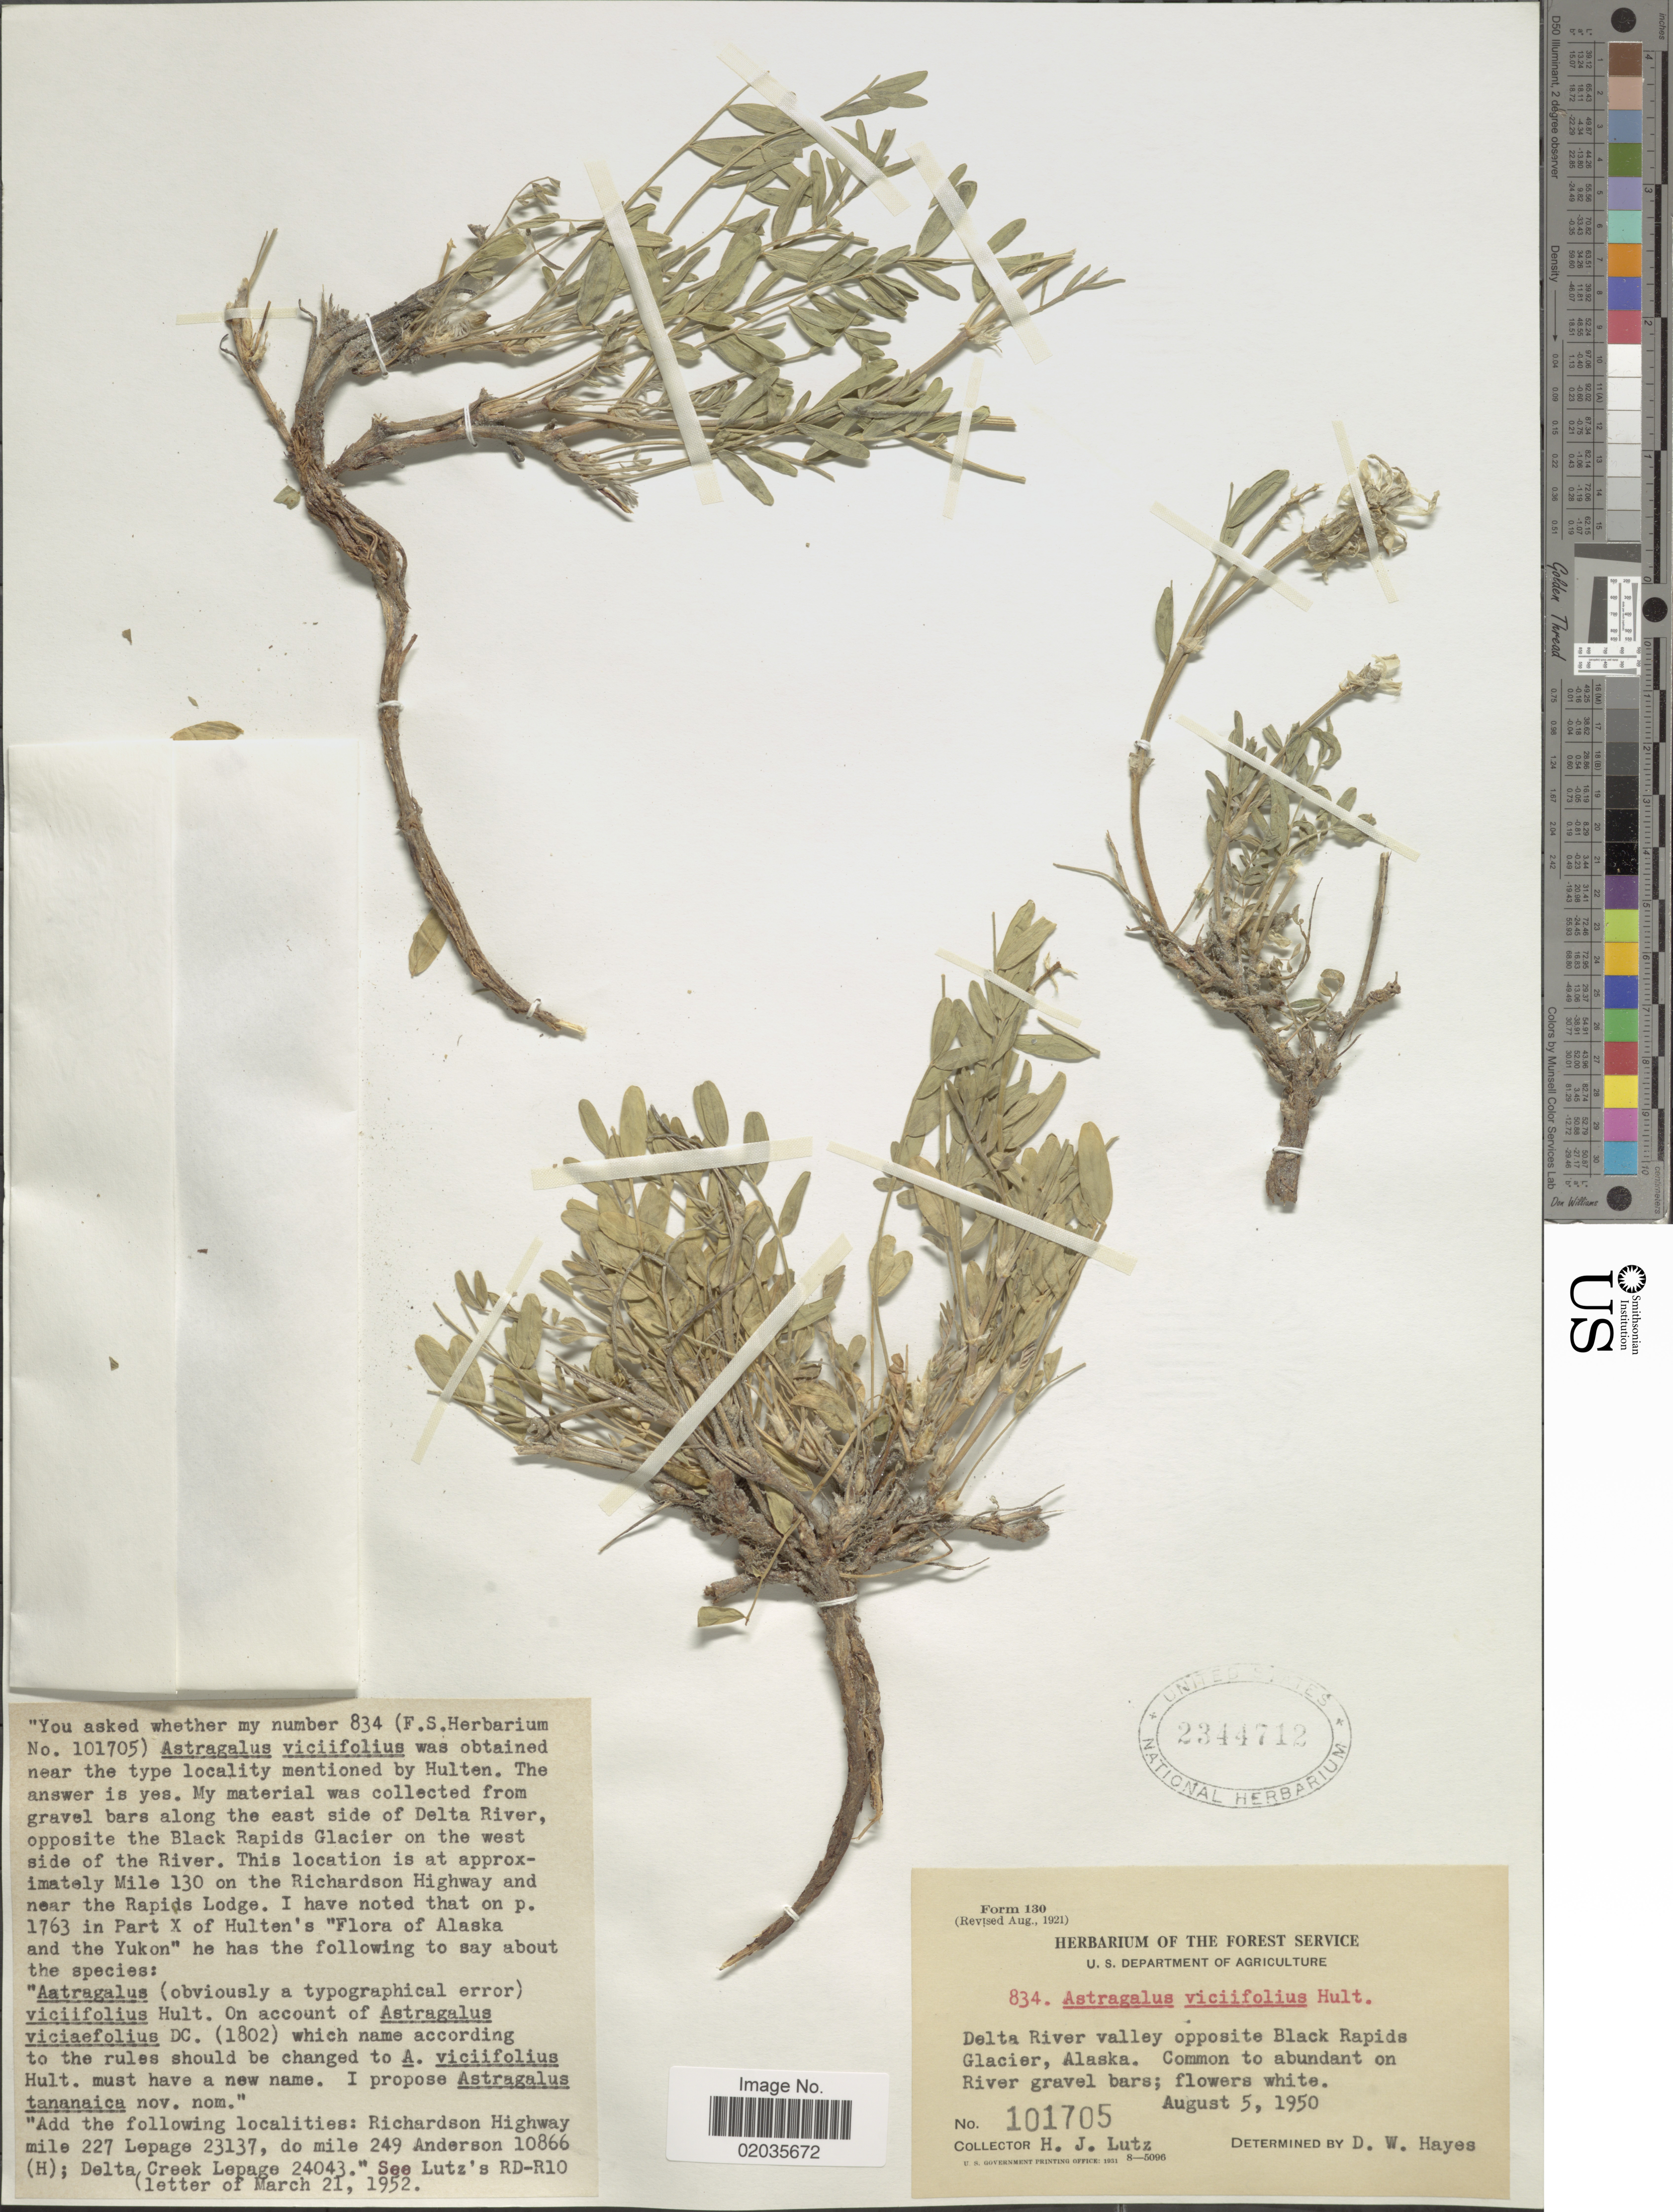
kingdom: Plantae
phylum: Tracheophyta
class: Magnoliopsida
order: Fabales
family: Fabaceae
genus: Astragalus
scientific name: Astragalus viciifolius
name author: DC.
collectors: H. J. Lutz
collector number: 834/101705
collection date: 1950-08-05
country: United States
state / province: Alaska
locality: Delta River valley opposite Black Rapids Glacier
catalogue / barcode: US 2344712